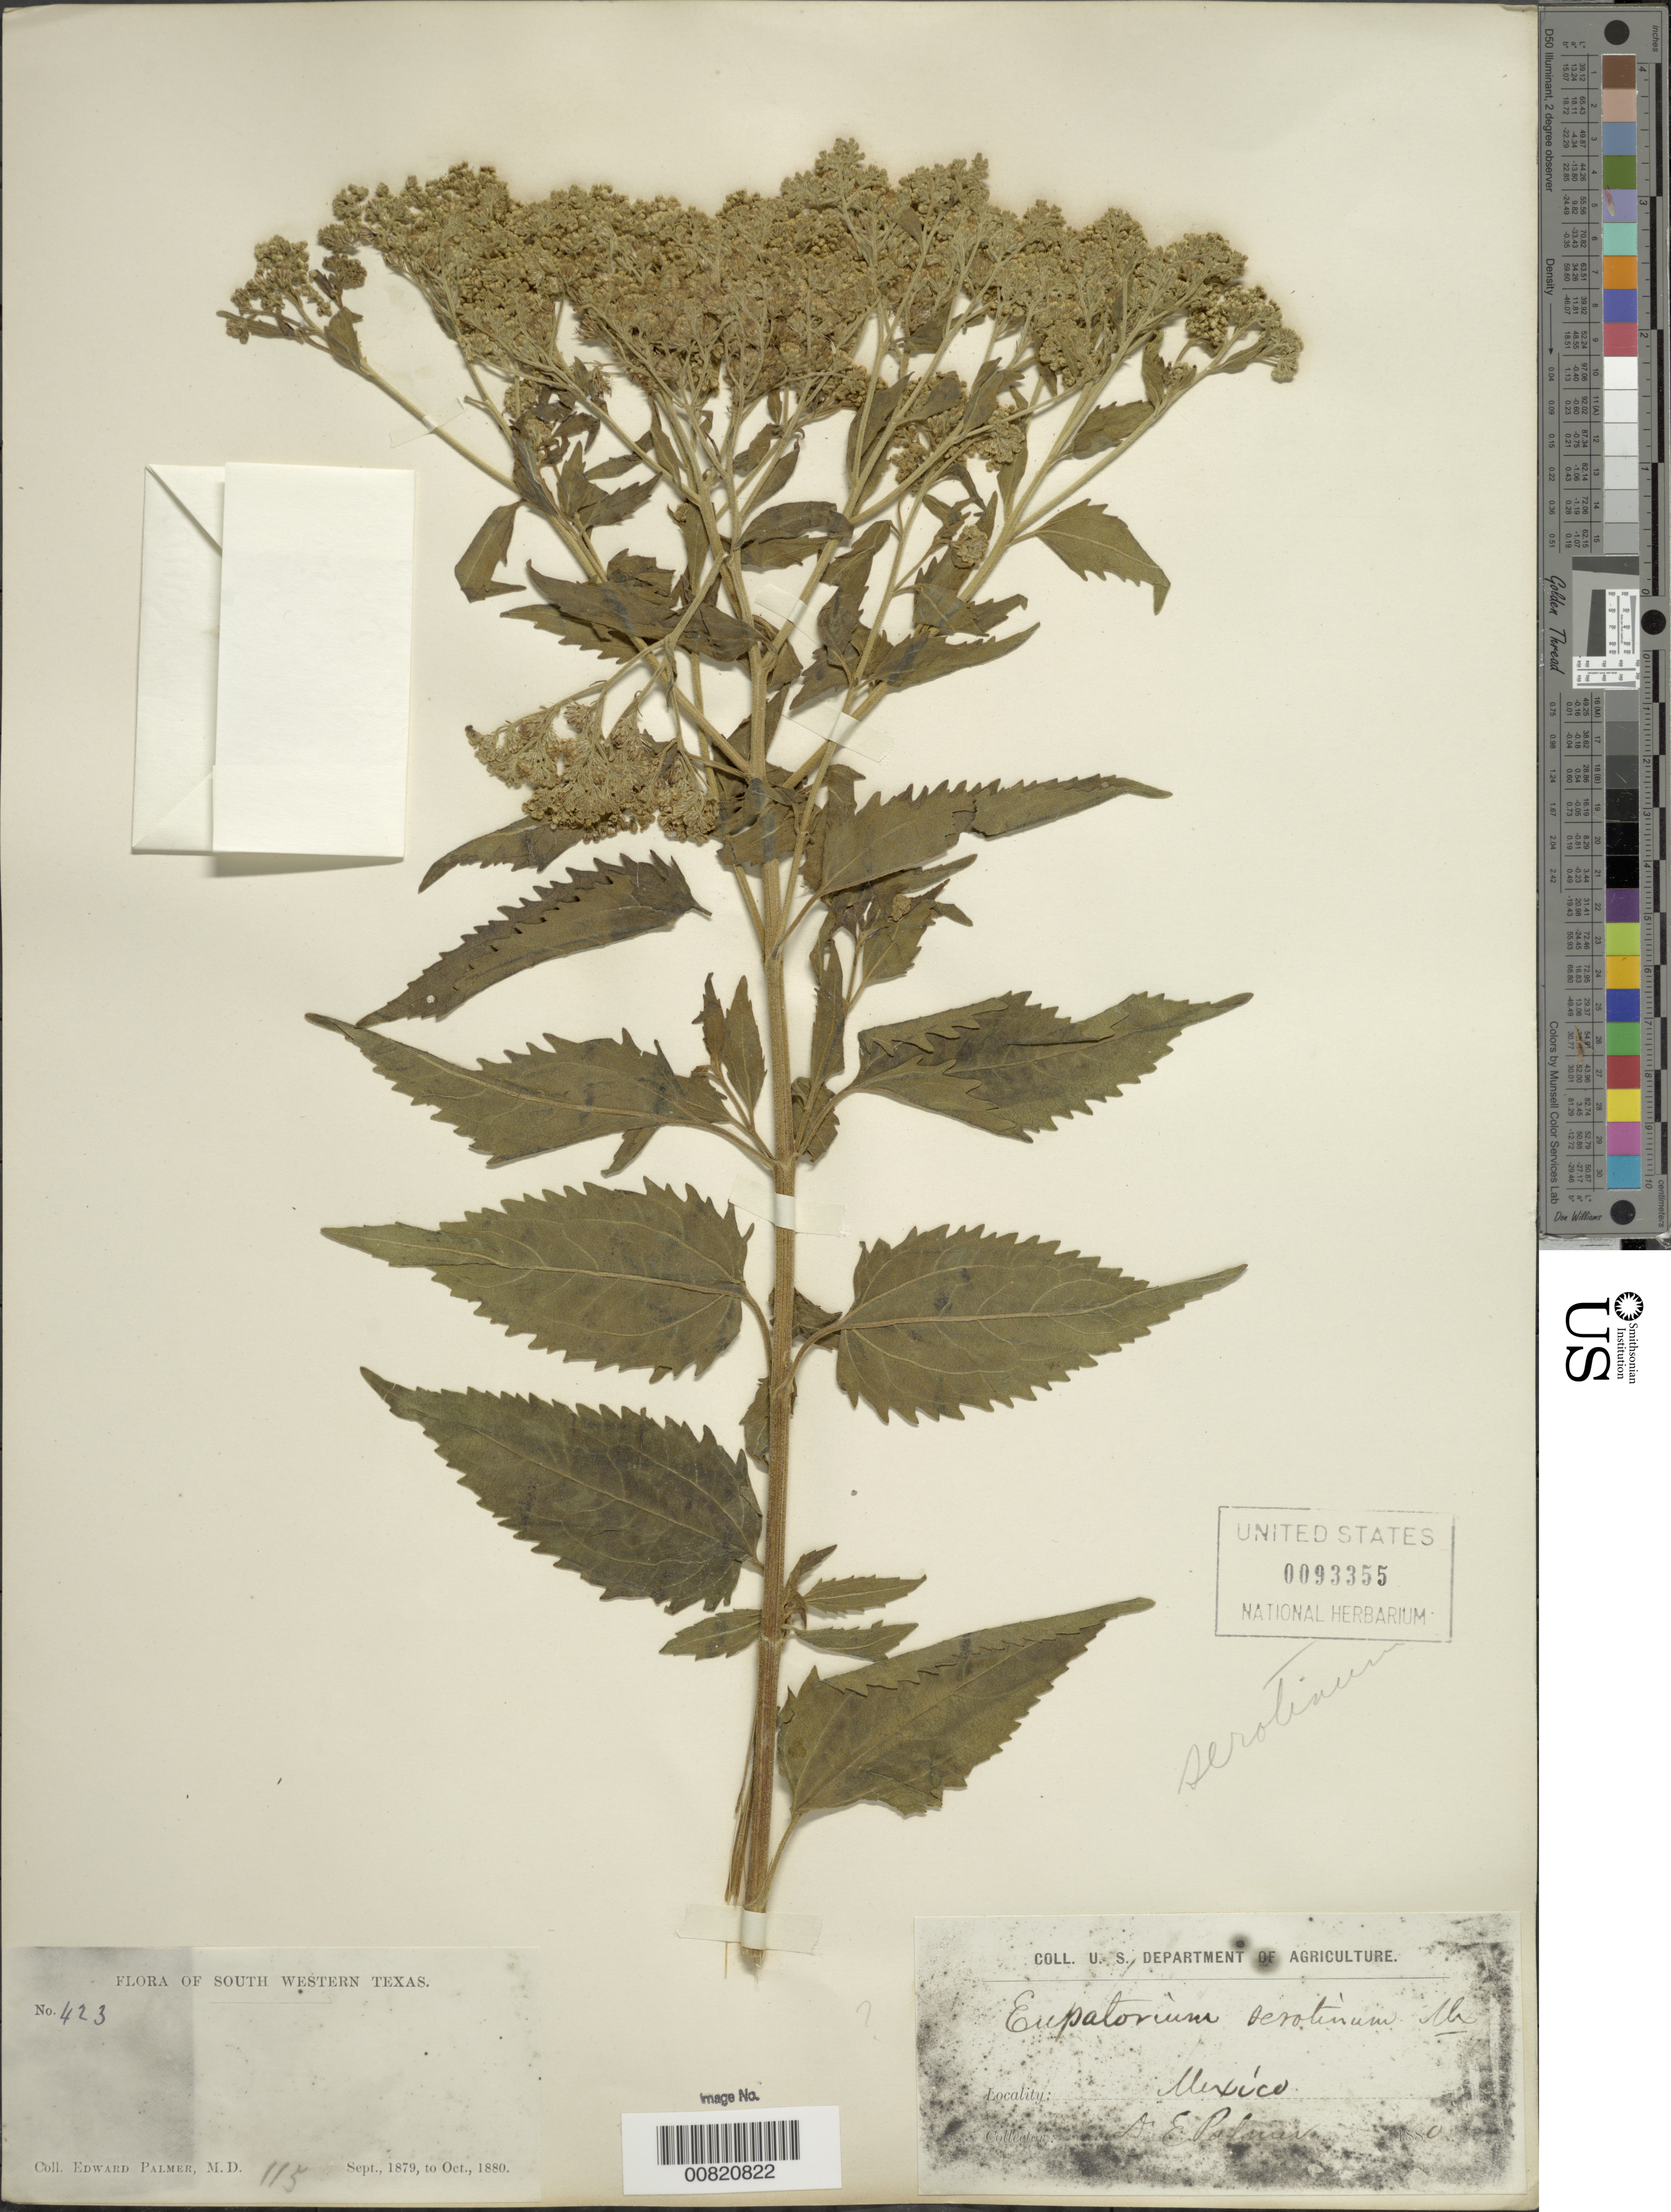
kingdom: Plantae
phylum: Tracheophyta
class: Magnoliopsida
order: Asterales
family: Asteraceae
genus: Eupatorium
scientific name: Eupatorium sp.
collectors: E. Palmer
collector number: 226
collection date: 1879-09/1880-10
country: Mexico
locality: South Western Texas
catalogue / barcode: US 82244